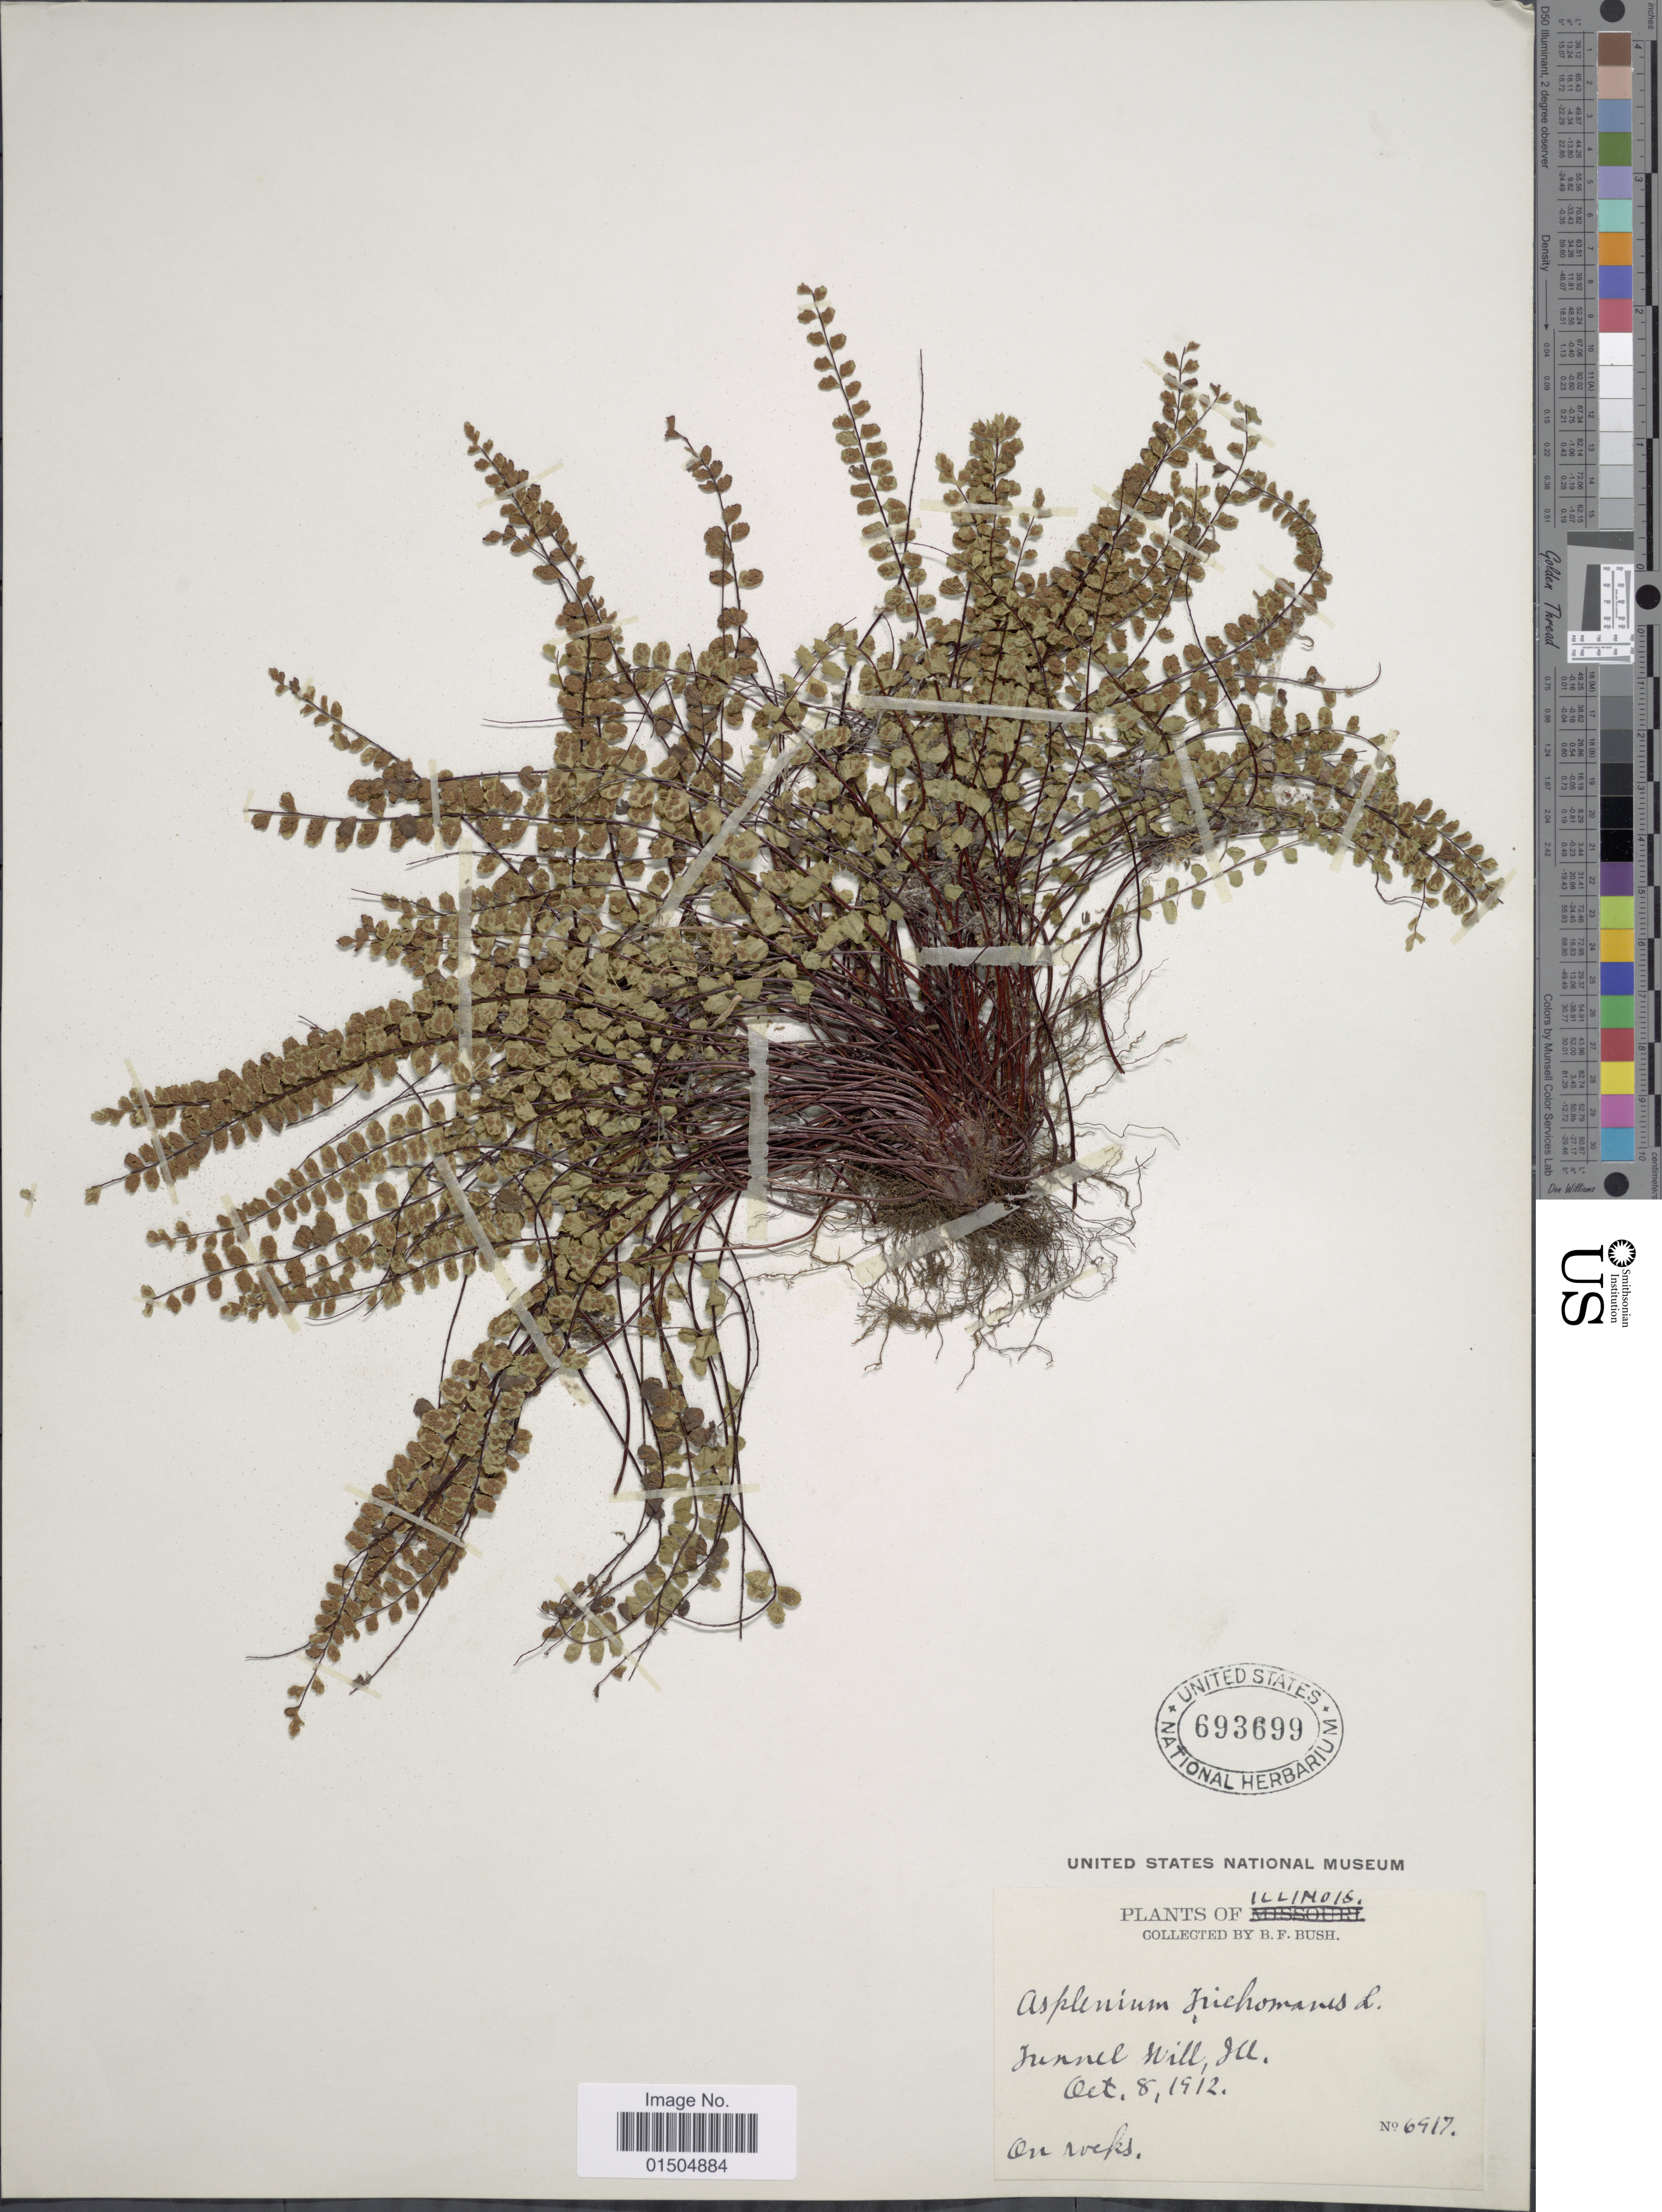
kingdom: Plantae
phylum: Tracheophyta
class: Polypodiopsida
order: Polypodiales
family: Aspleniaceae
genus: Asplenium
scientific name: Asplenium trichomanes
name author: L.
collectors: B. F. Bush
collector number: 6917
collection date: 1912-10-08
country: United States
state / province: Illinois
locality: Tunnel Hill.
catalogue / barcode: US 693699